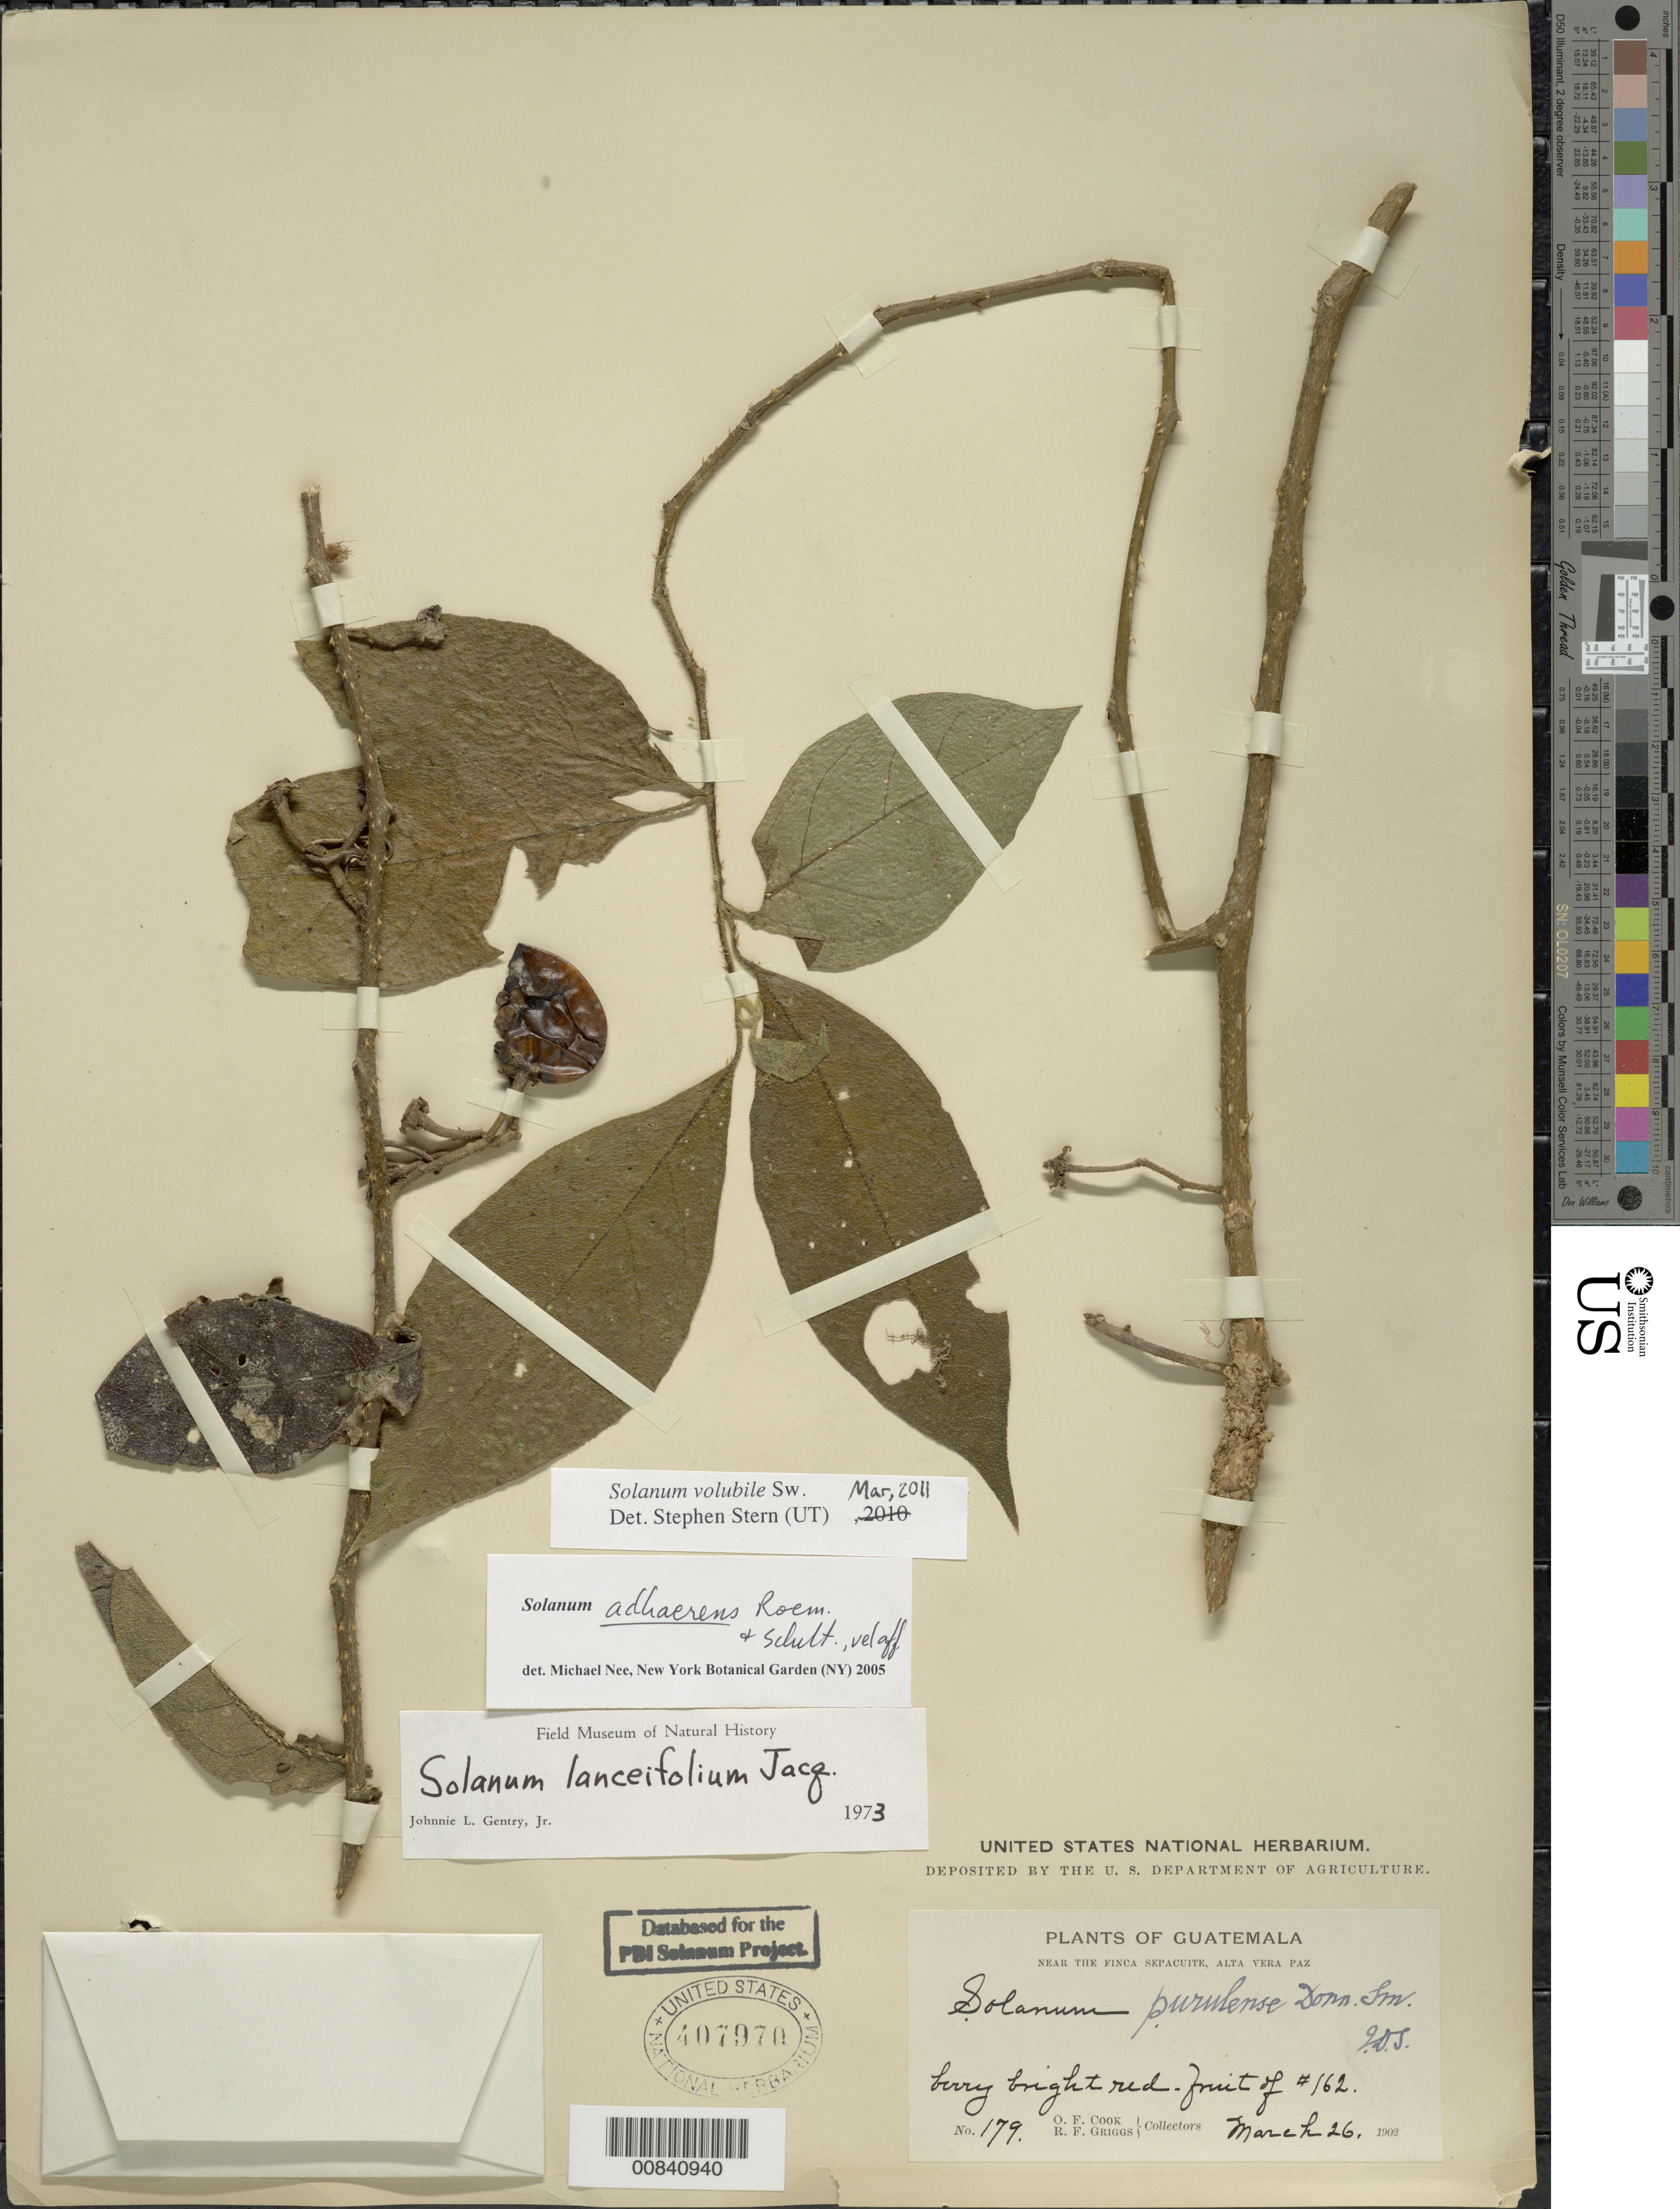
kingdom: Plantae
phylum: Tracheophyta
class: Magnoliopsida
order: Solanales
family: Solanaceae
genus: Solanum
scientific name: Solanum adhaerens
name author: Roem. & Schult.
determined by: Nee, Michael H.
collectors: O. F. Cook & R. F. Griggs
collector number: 179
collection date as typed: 26 Mar 1902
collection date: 1902-03-26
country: Guatemala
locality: Near the Finca Sepacuite, Alta Vera Paz.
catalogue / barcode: US 407970